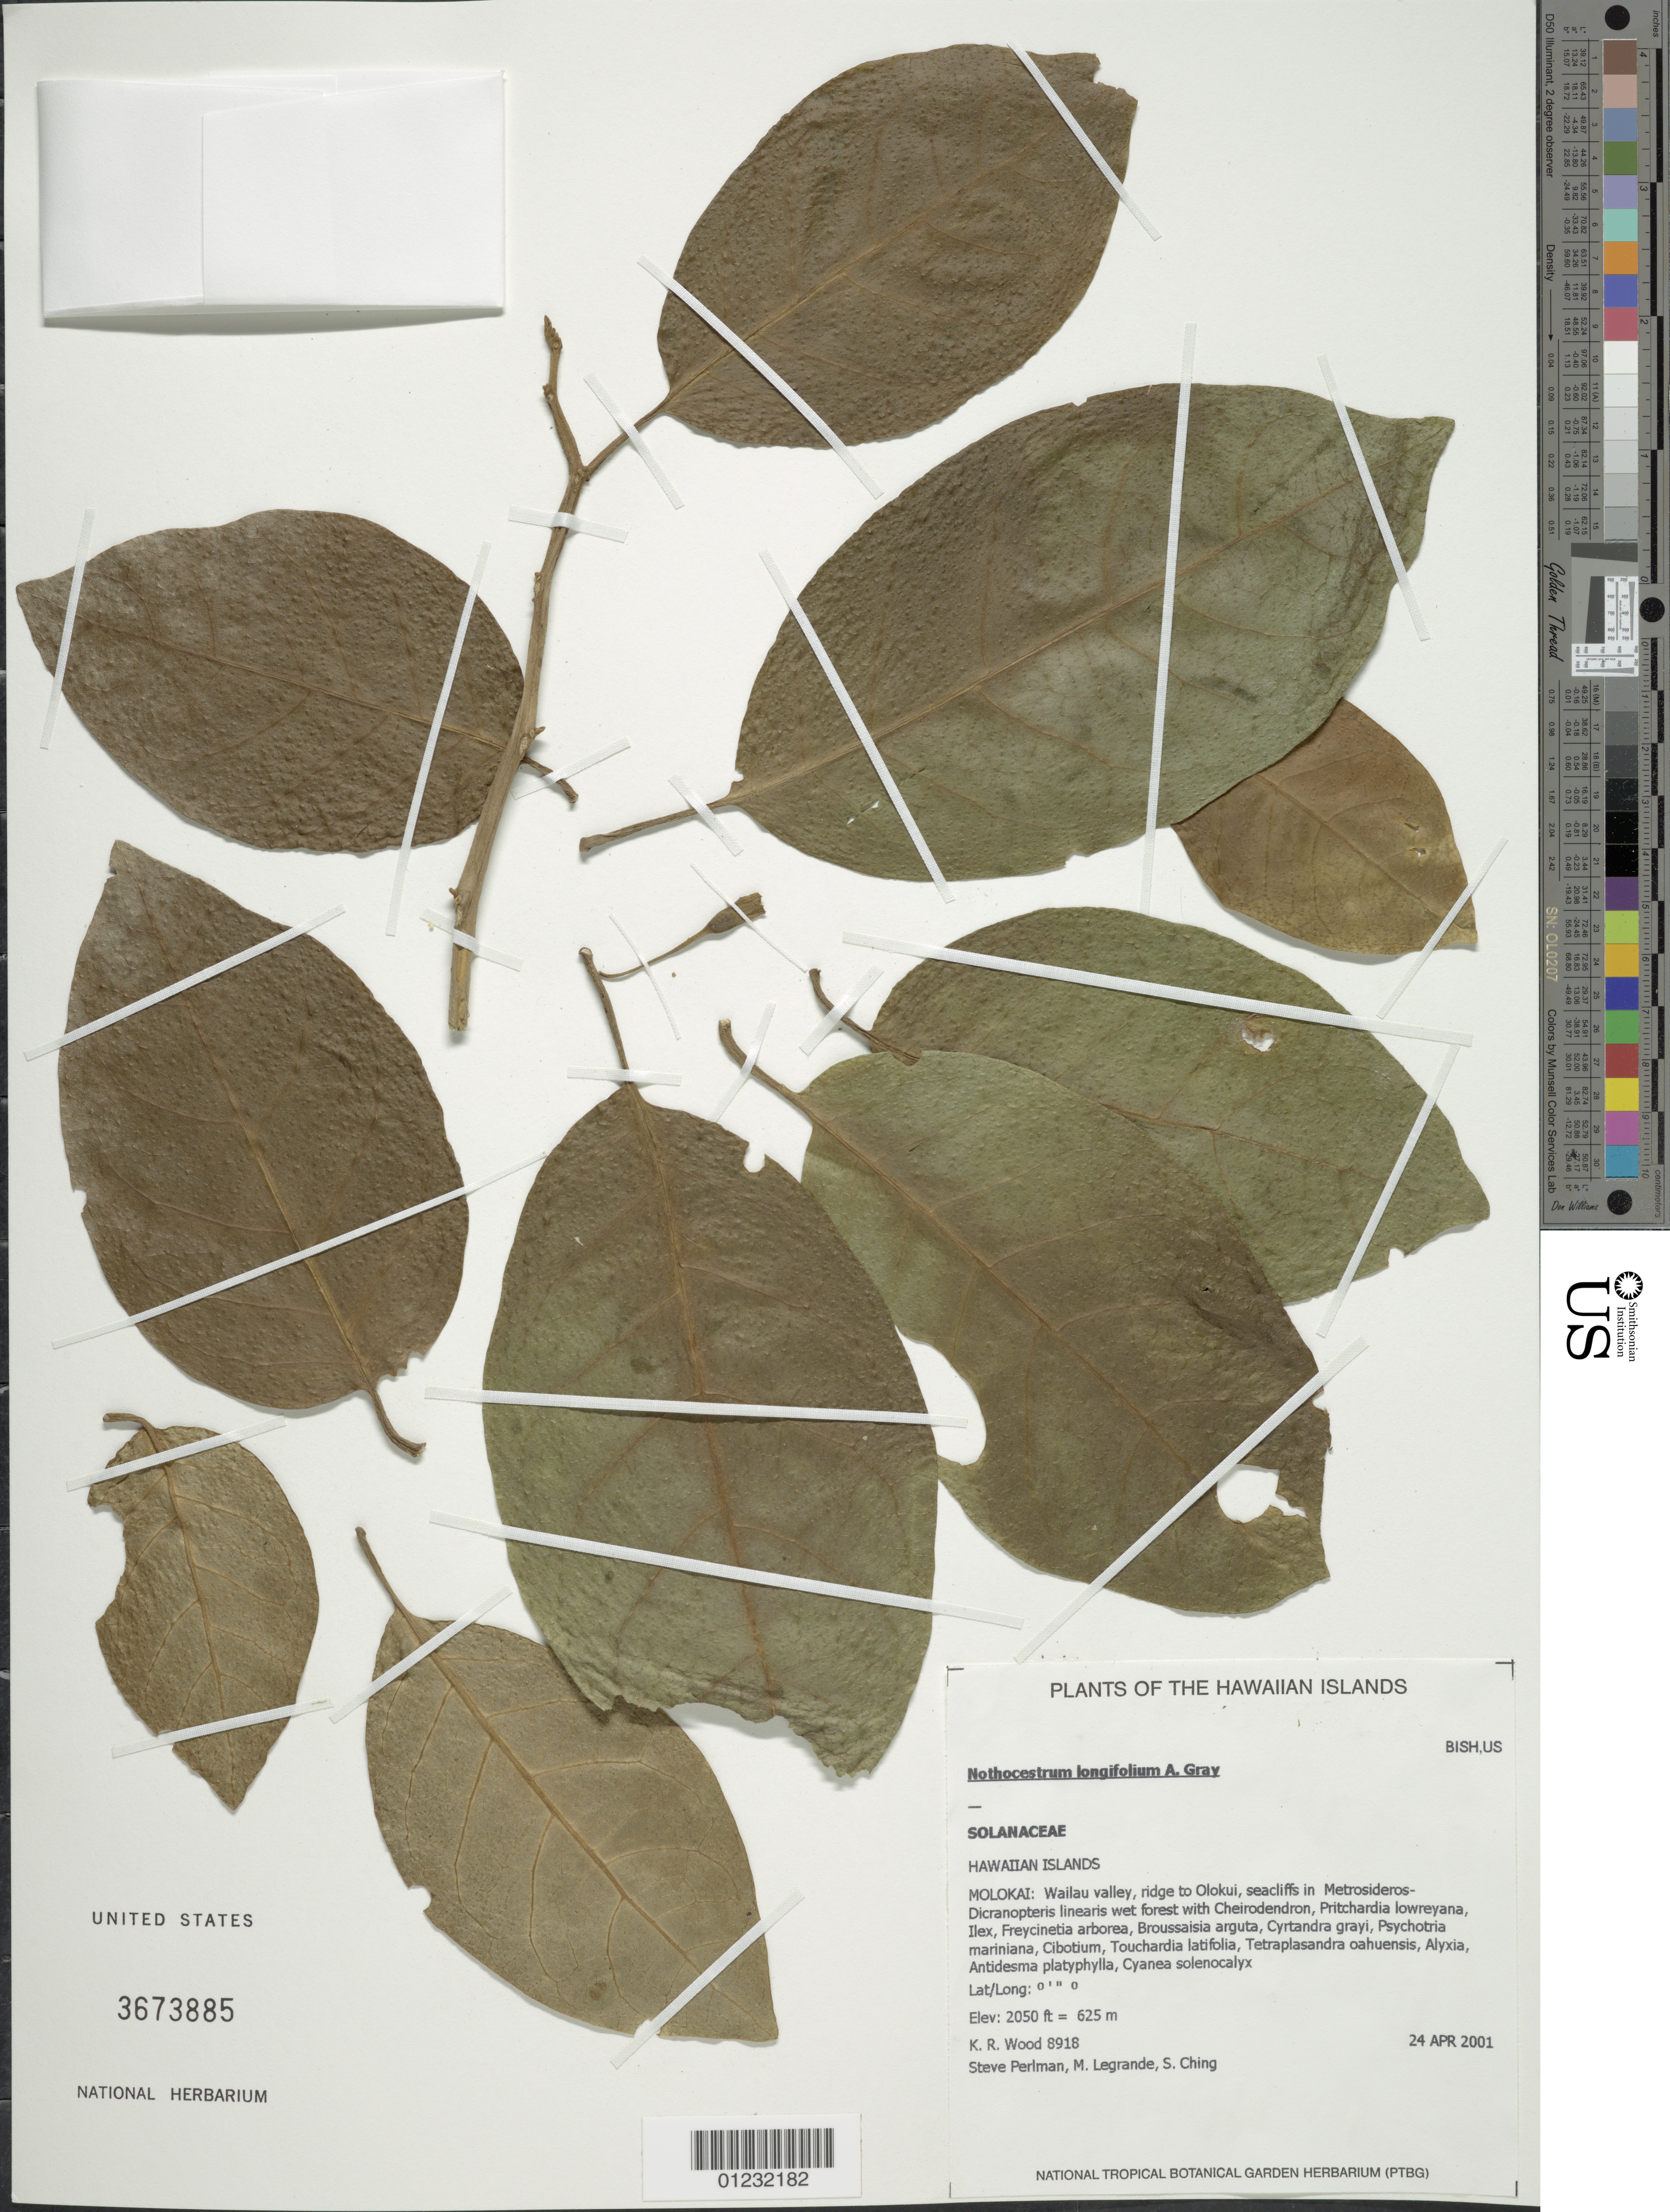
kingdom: Plantae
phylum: Tracheophyta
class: Magnoliopsida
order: Solanales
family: Solanaceae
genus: Nothocestrum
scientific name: Nothocestrum longifolium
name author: A. Gray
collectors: K. R. Wood, S. P. Perlman, M. LeGrande & S. Ching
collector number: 8918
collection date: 2001-04-24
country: United States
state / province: Hawaii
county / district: Maui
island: Moloka'i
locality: Wailau Valley, ridge to Olokui.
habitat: Wet forest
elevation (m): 625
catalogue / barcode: US 3673885